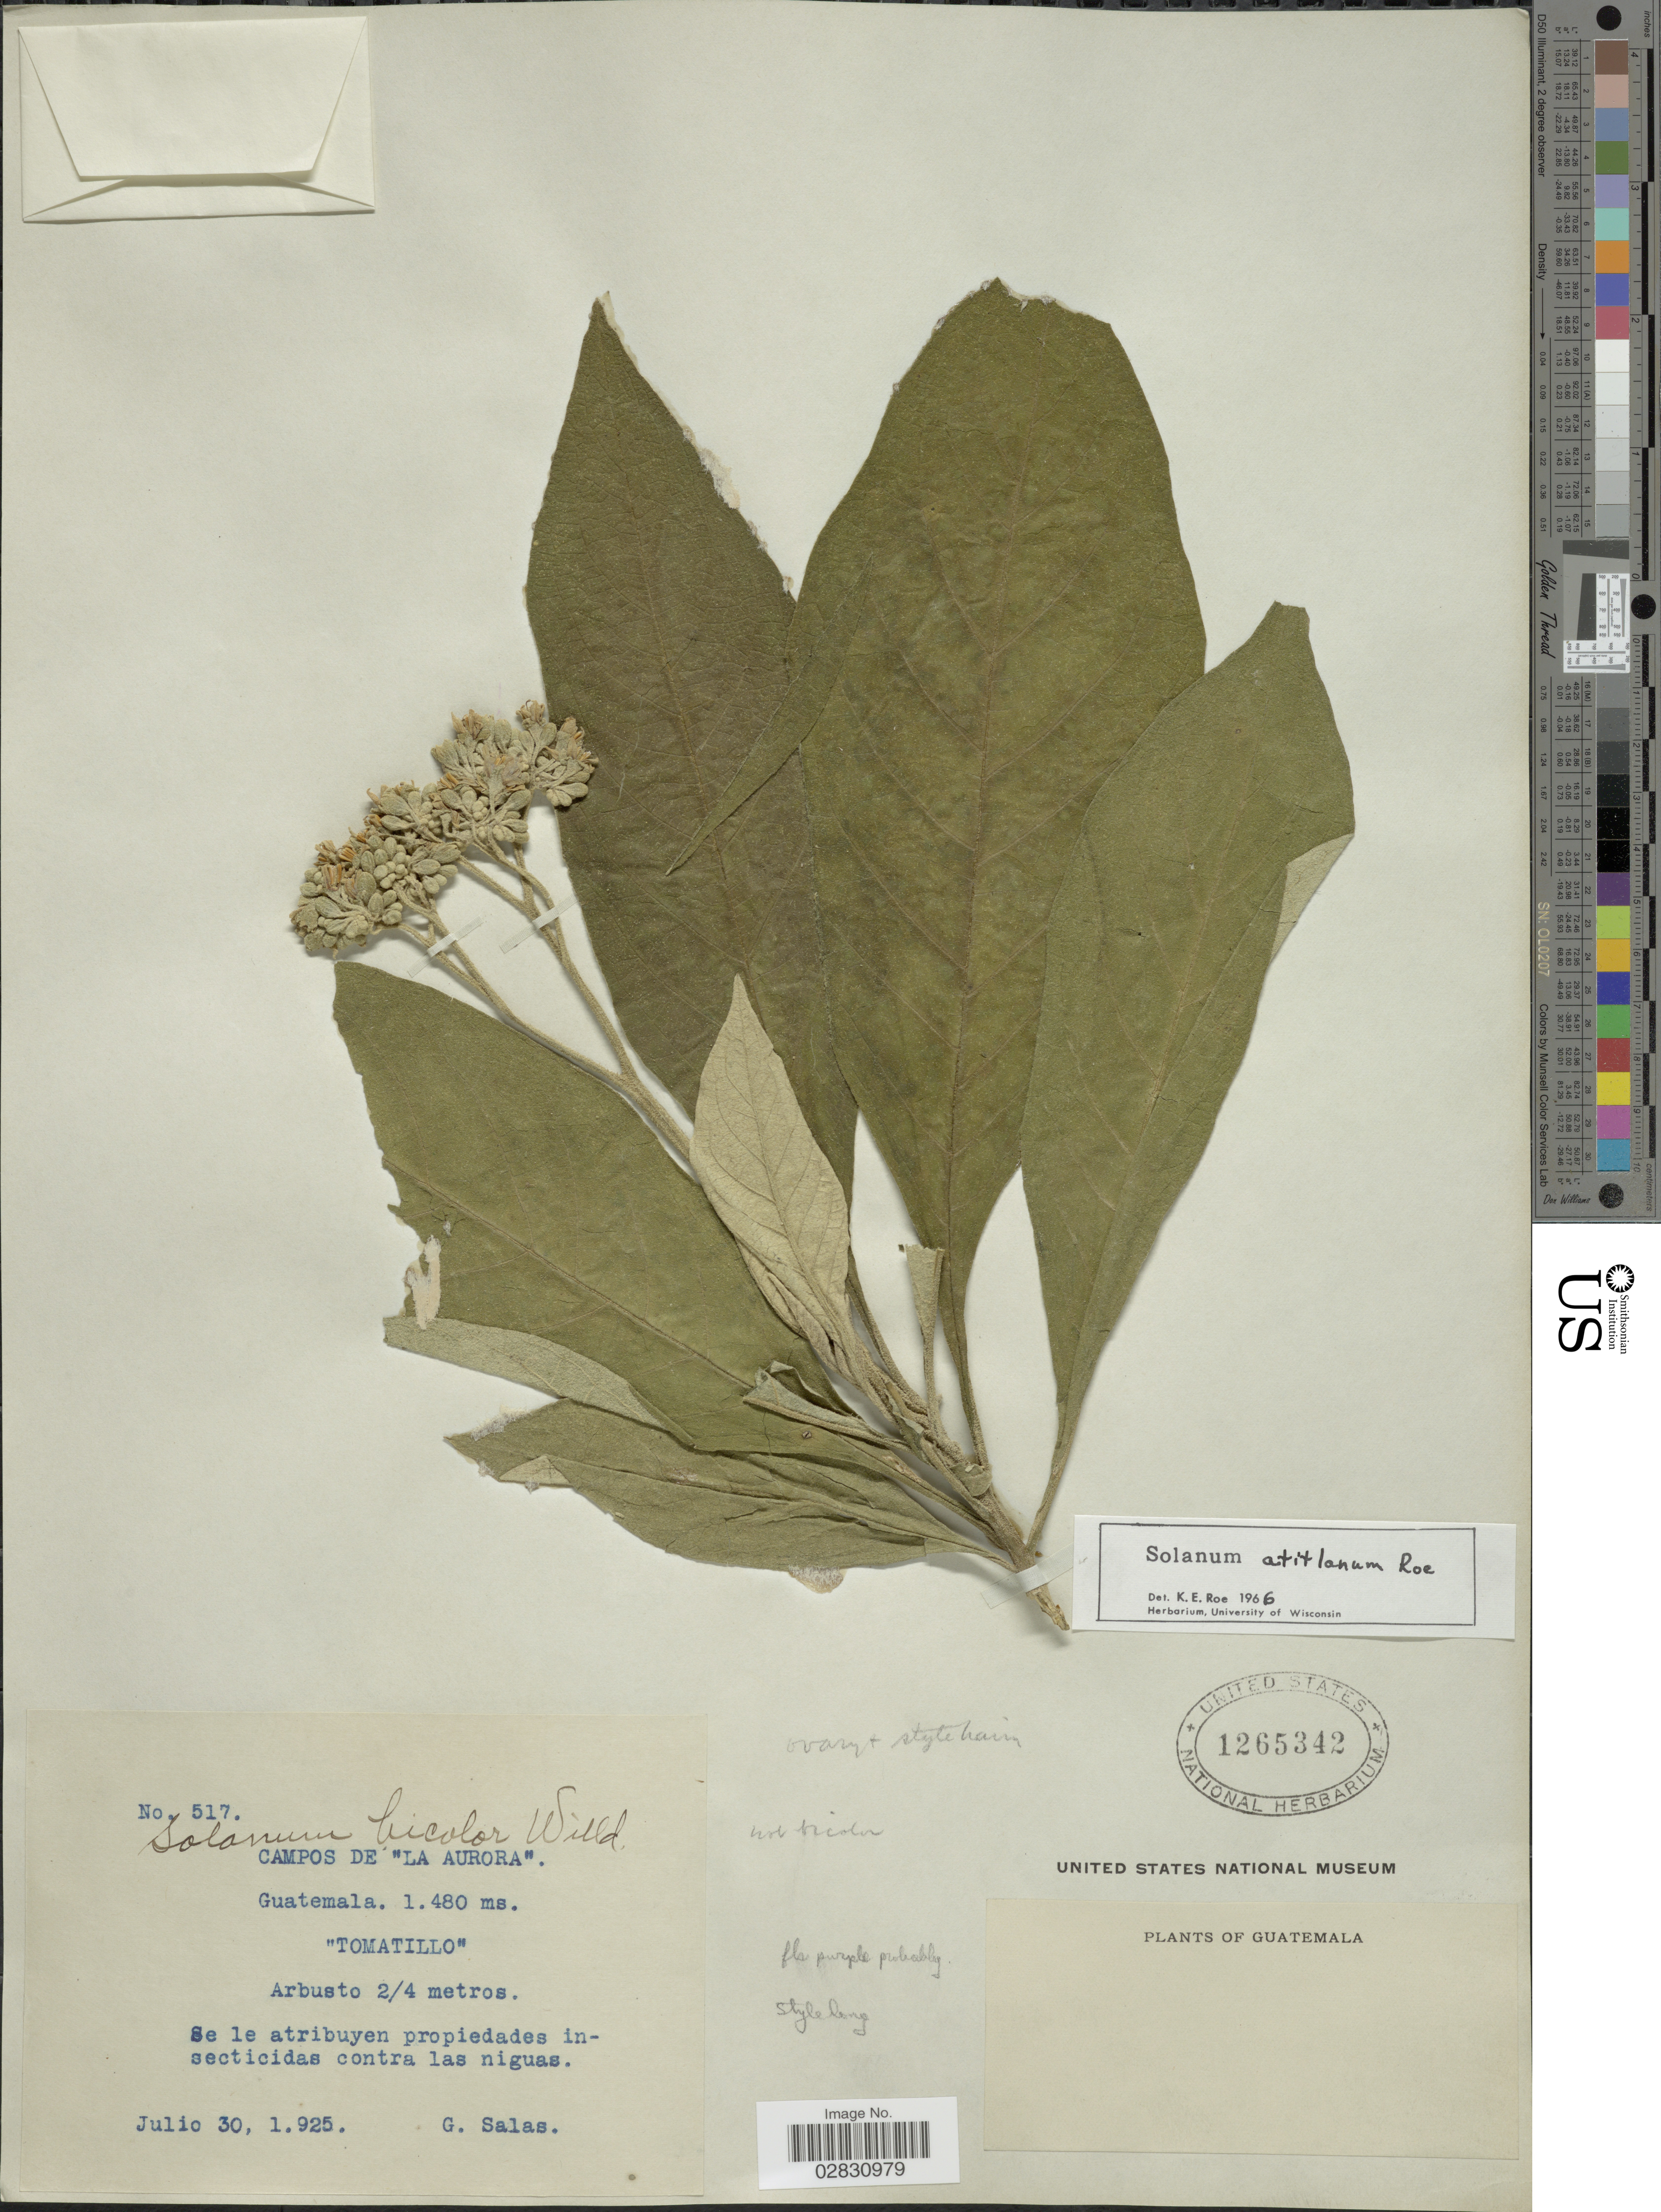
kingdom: Plantae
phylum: Tracheophyta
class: Magnoliopsida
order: Solanales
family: Solanaceae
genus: Solanum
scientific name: Solanum atitlanum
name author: K.E. Roe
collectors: G. Salas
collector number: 517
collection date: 1925-07-30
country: Guatemala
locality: Campos de "La Aurora". "Tomatillo"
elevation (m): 1480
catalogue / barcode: US 1265342